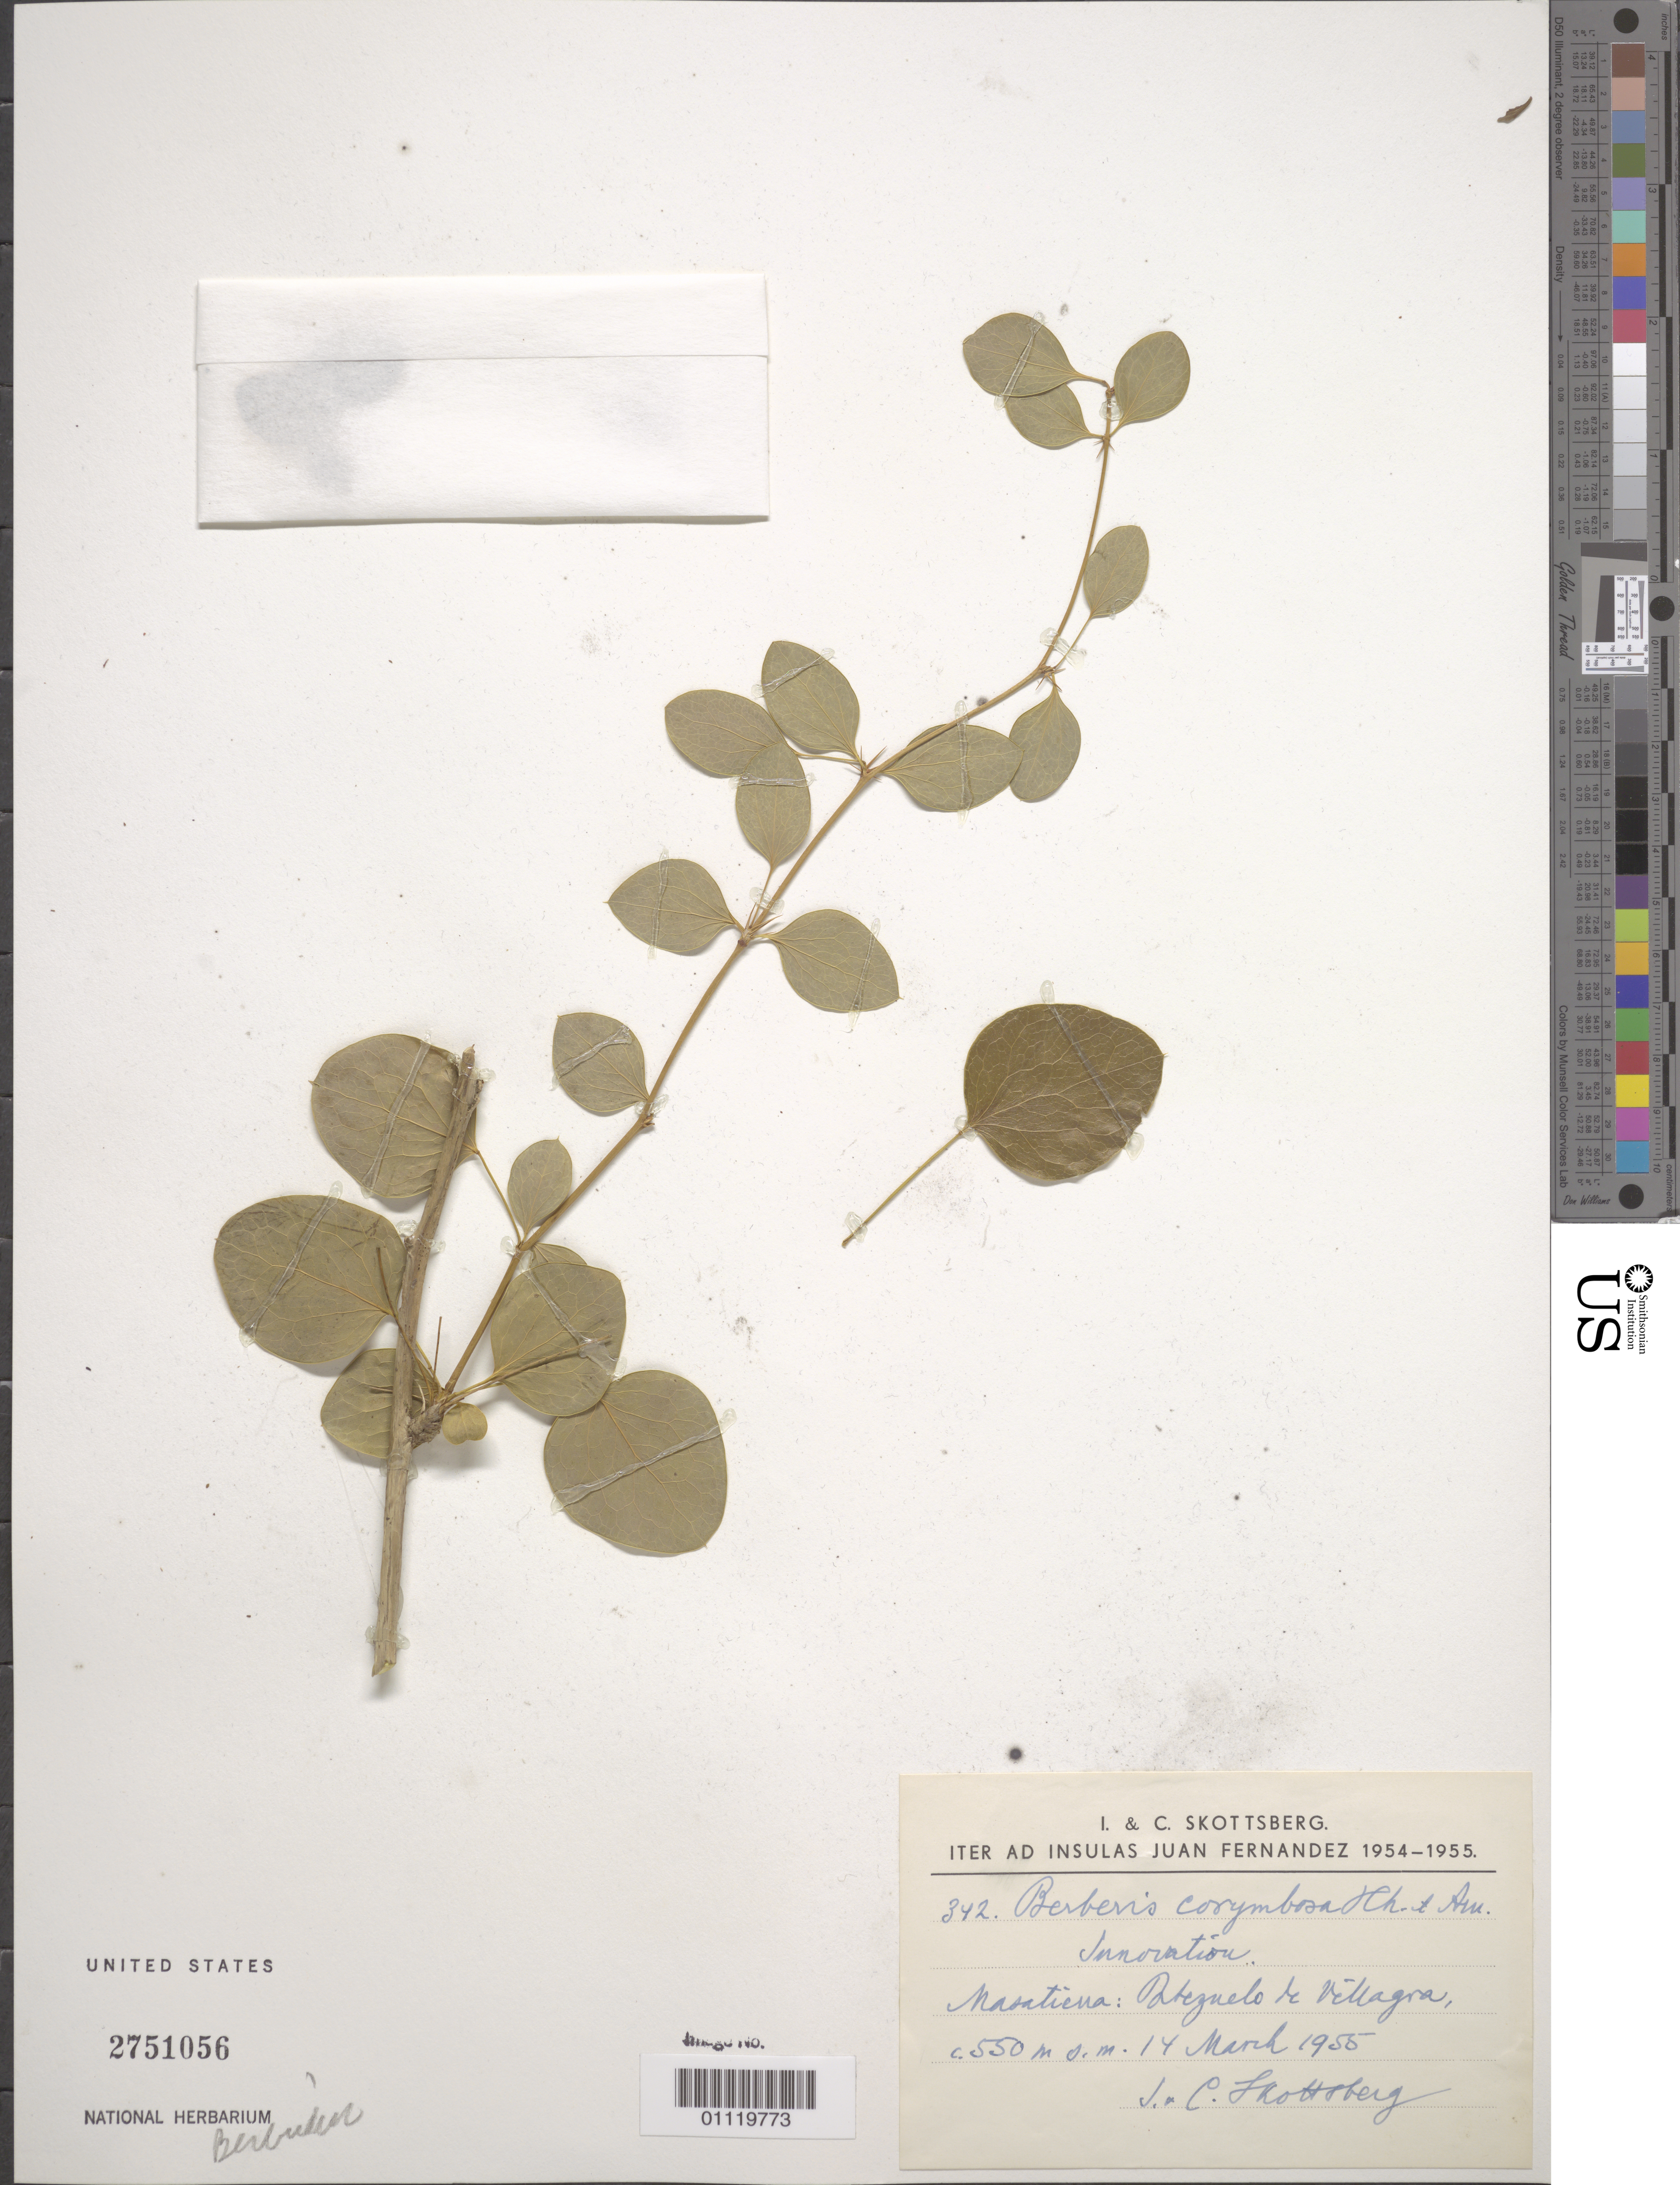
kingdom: Plantae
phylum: Tracheophyta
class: Magnoliopsida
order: Ranunculales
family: Berberidaceae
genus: Berberis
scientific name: Berberis corymbosa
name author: Hook. & Arn.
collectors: C. Skottsberg & I. Skottsberg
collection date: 1955-03-14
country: Chile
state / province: Valparaíso (V)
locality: Masaticua, Juan Fernandez Islands.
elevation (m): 550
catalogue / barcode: US 2751056